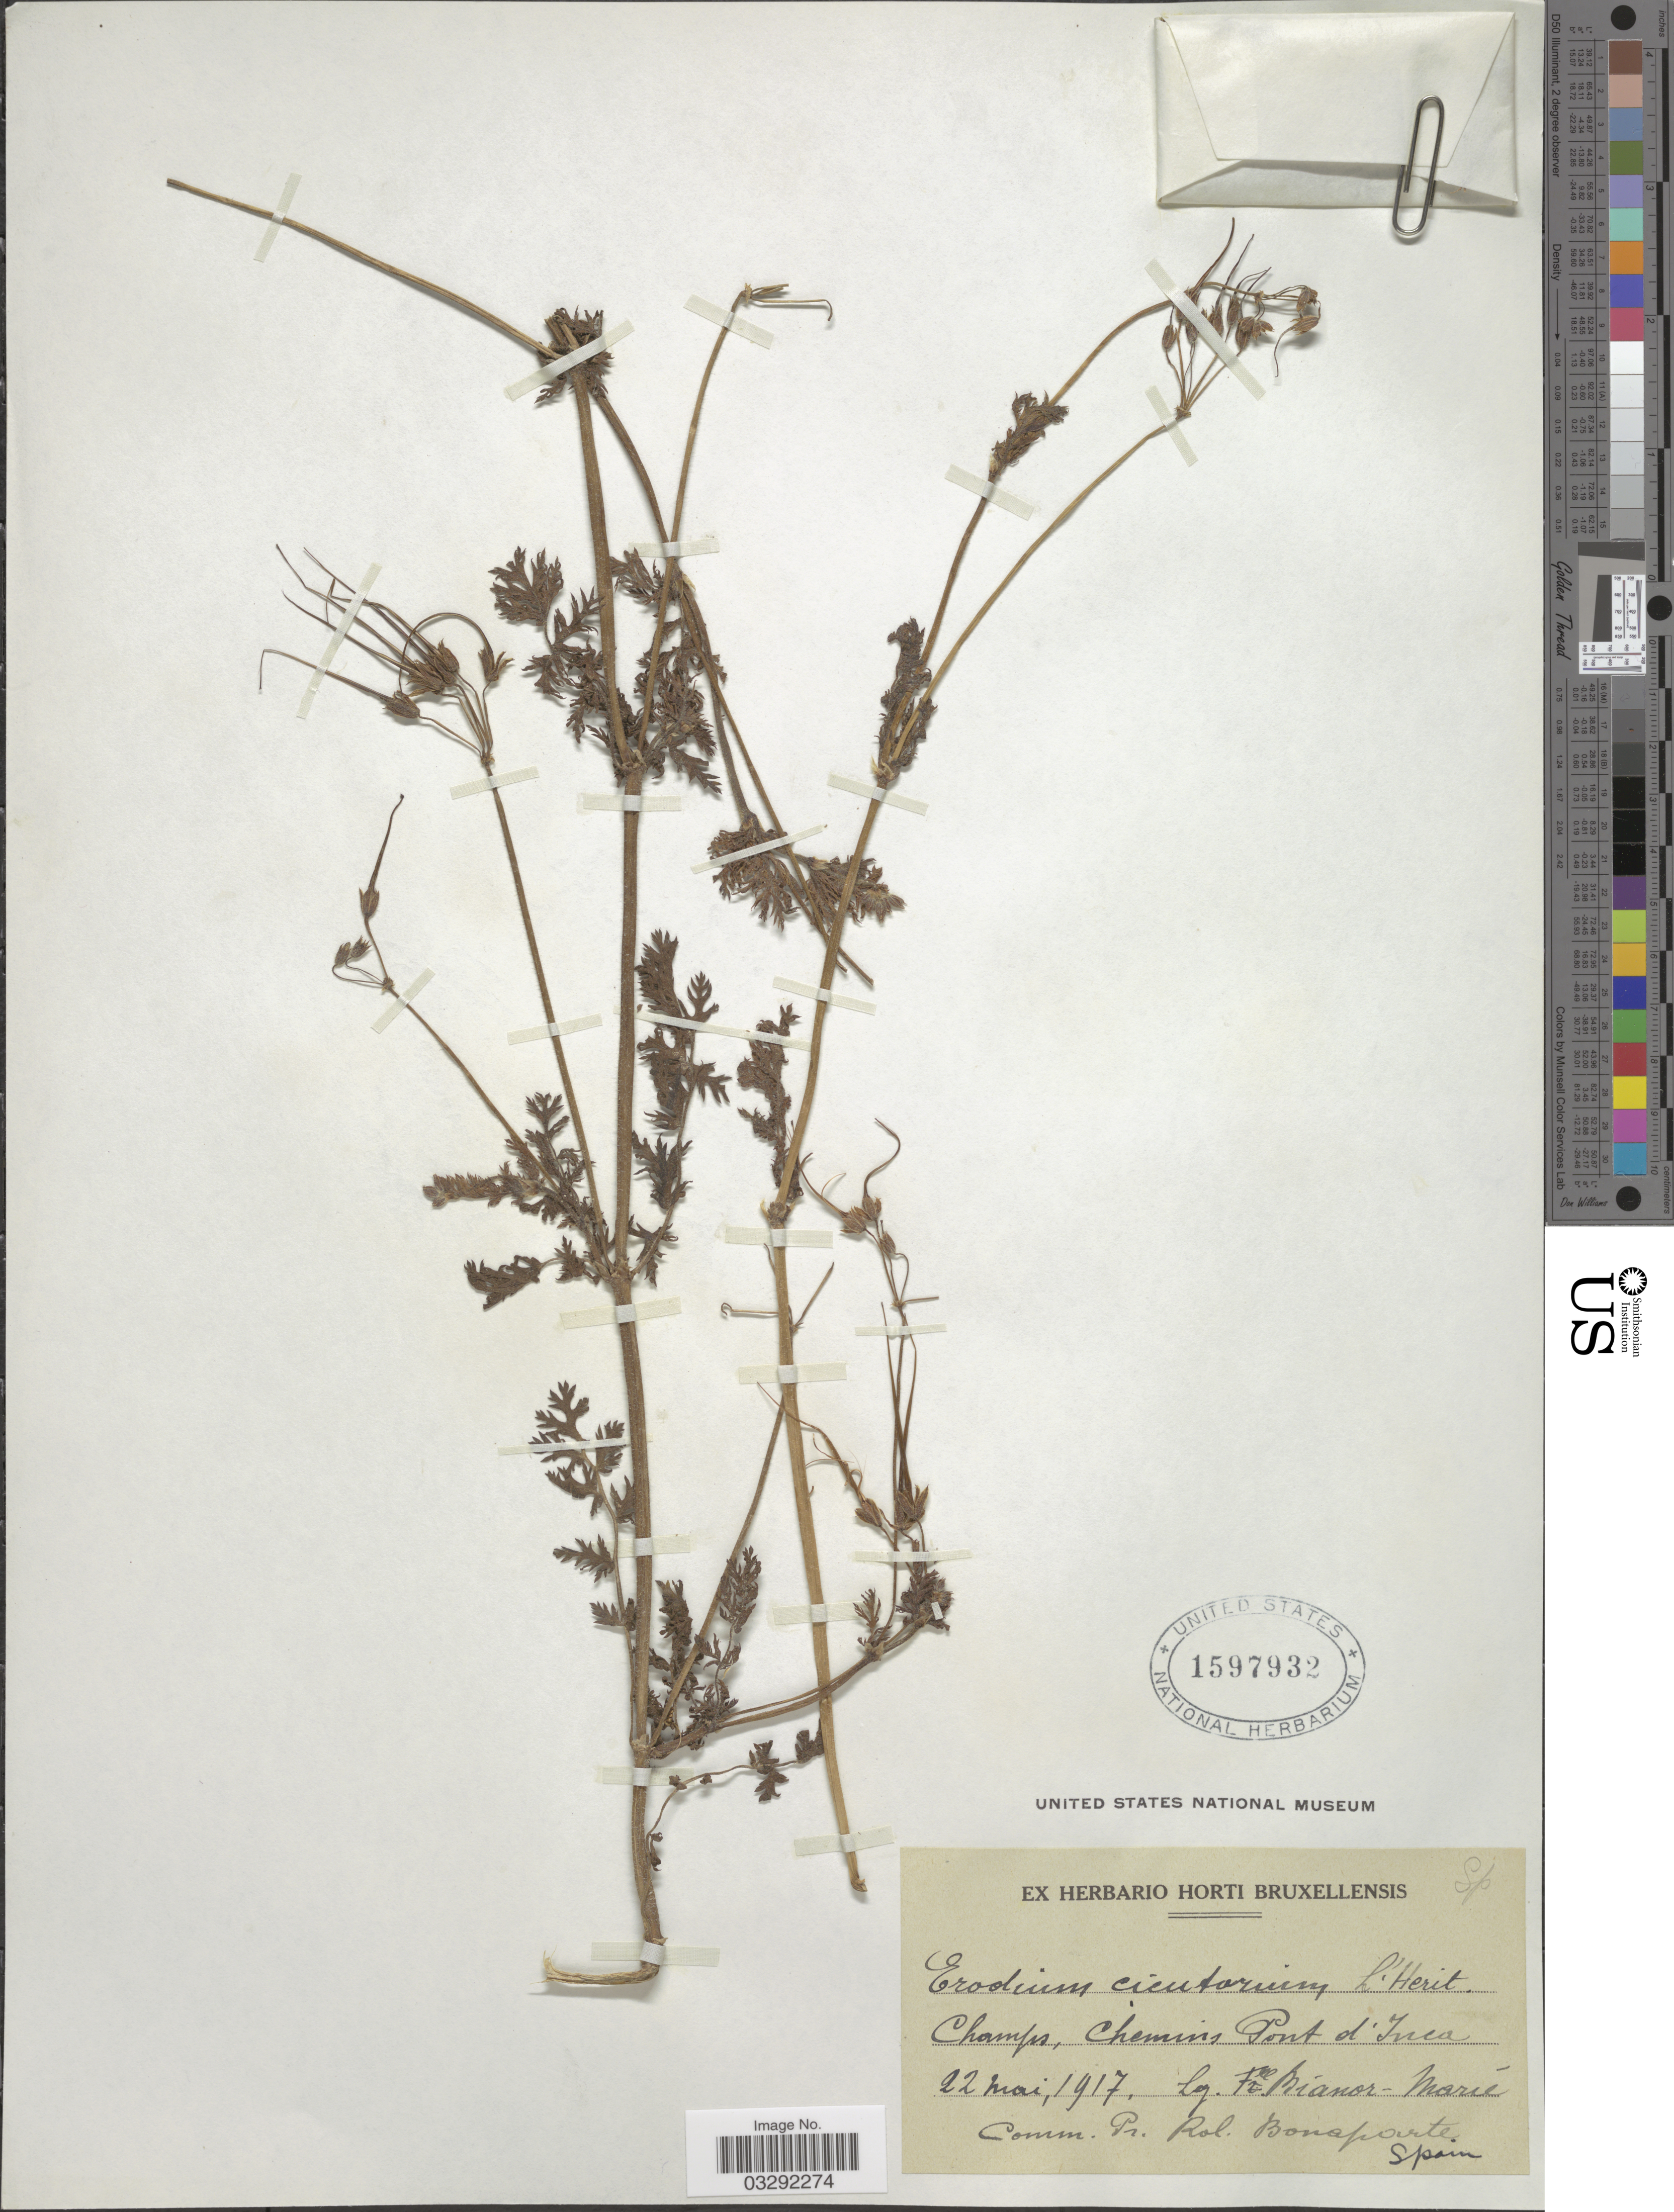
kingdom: Plantae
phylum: Tracheophyta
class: Magnoliopsida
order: Geraniales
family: Geraniaceae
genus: Erodium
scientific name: Erodium cicutarium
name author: (L.) L'Hér.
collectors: F. Bianor-Marie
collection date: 1917-05-22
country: Spain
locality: Champs, chemins Pont d'Inca.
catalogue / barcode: US 1597932